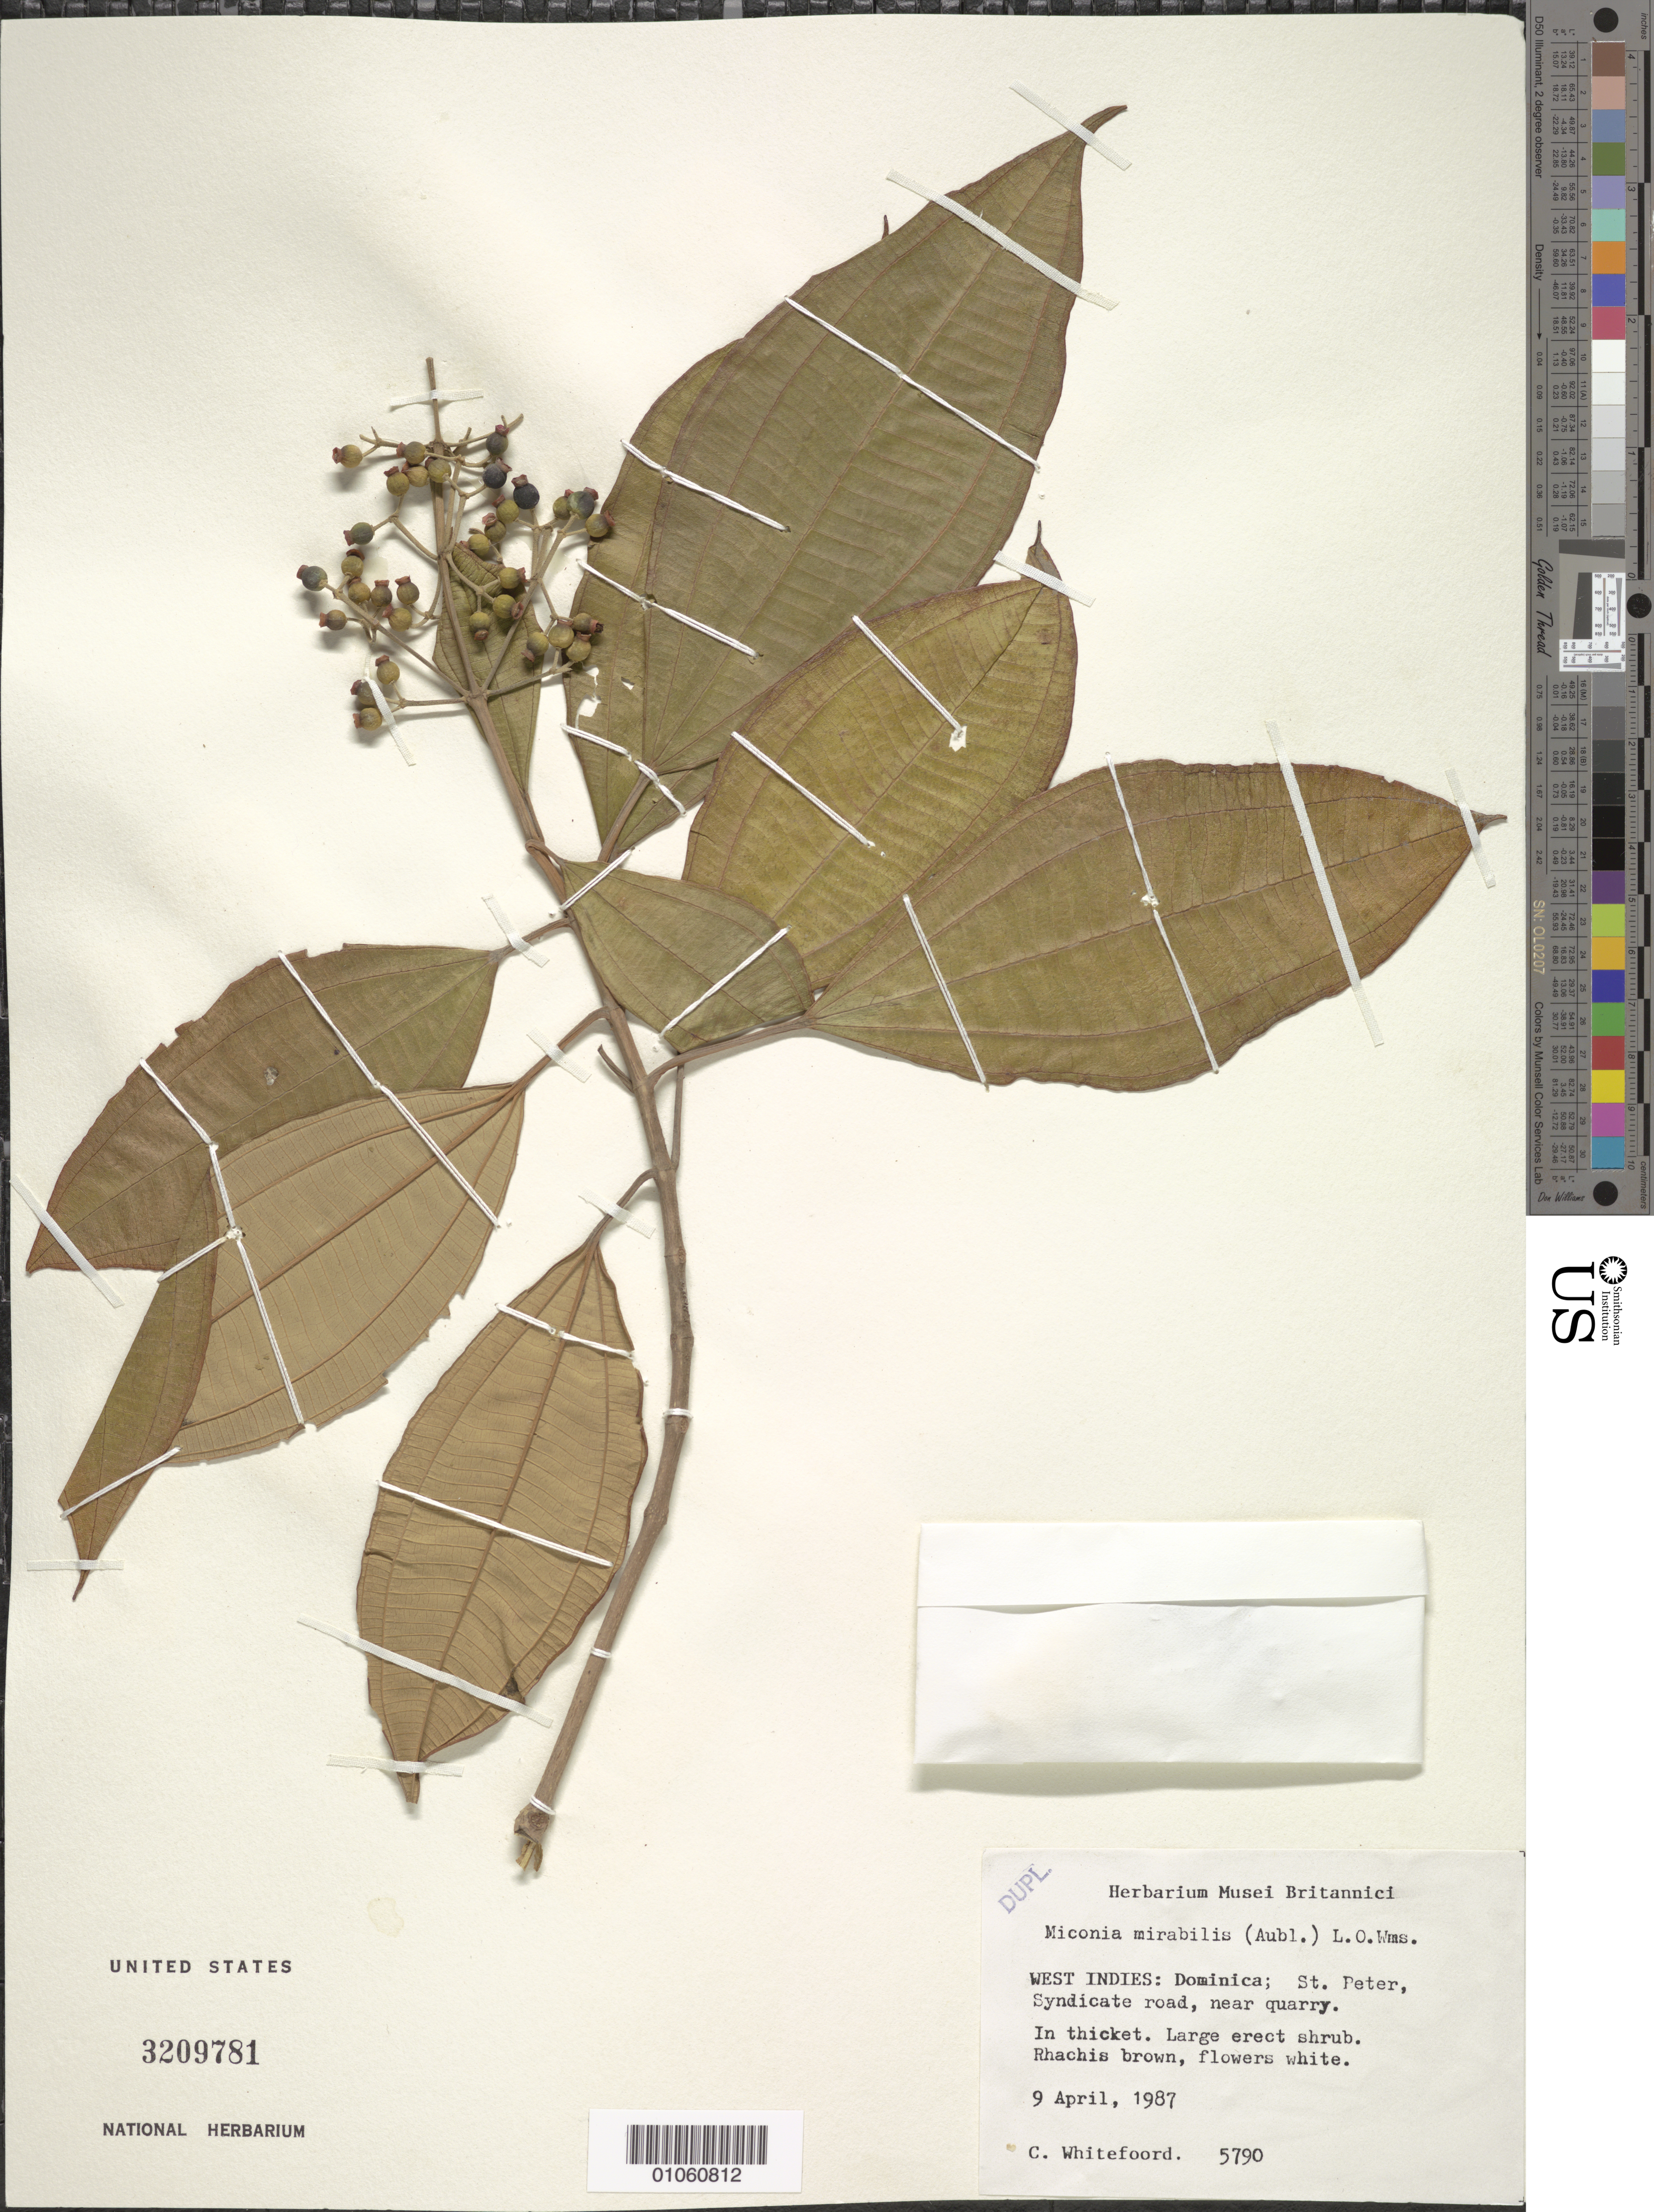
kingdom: Plantae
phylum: Tracheophyta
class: Magnoliopsida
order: Myrtales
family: Melastomataceae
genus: Miconia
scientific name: Miconia mirabilis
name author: (Aubl.) L.O. Williams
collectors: C. Whitefoord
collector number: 5790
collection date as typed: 09 Apr 1987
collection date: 1987-04-09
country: Dominica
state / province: St. Peter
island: Dominica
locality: Syndicate Road, near quarry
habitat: In thicket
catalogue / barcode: US 3209781